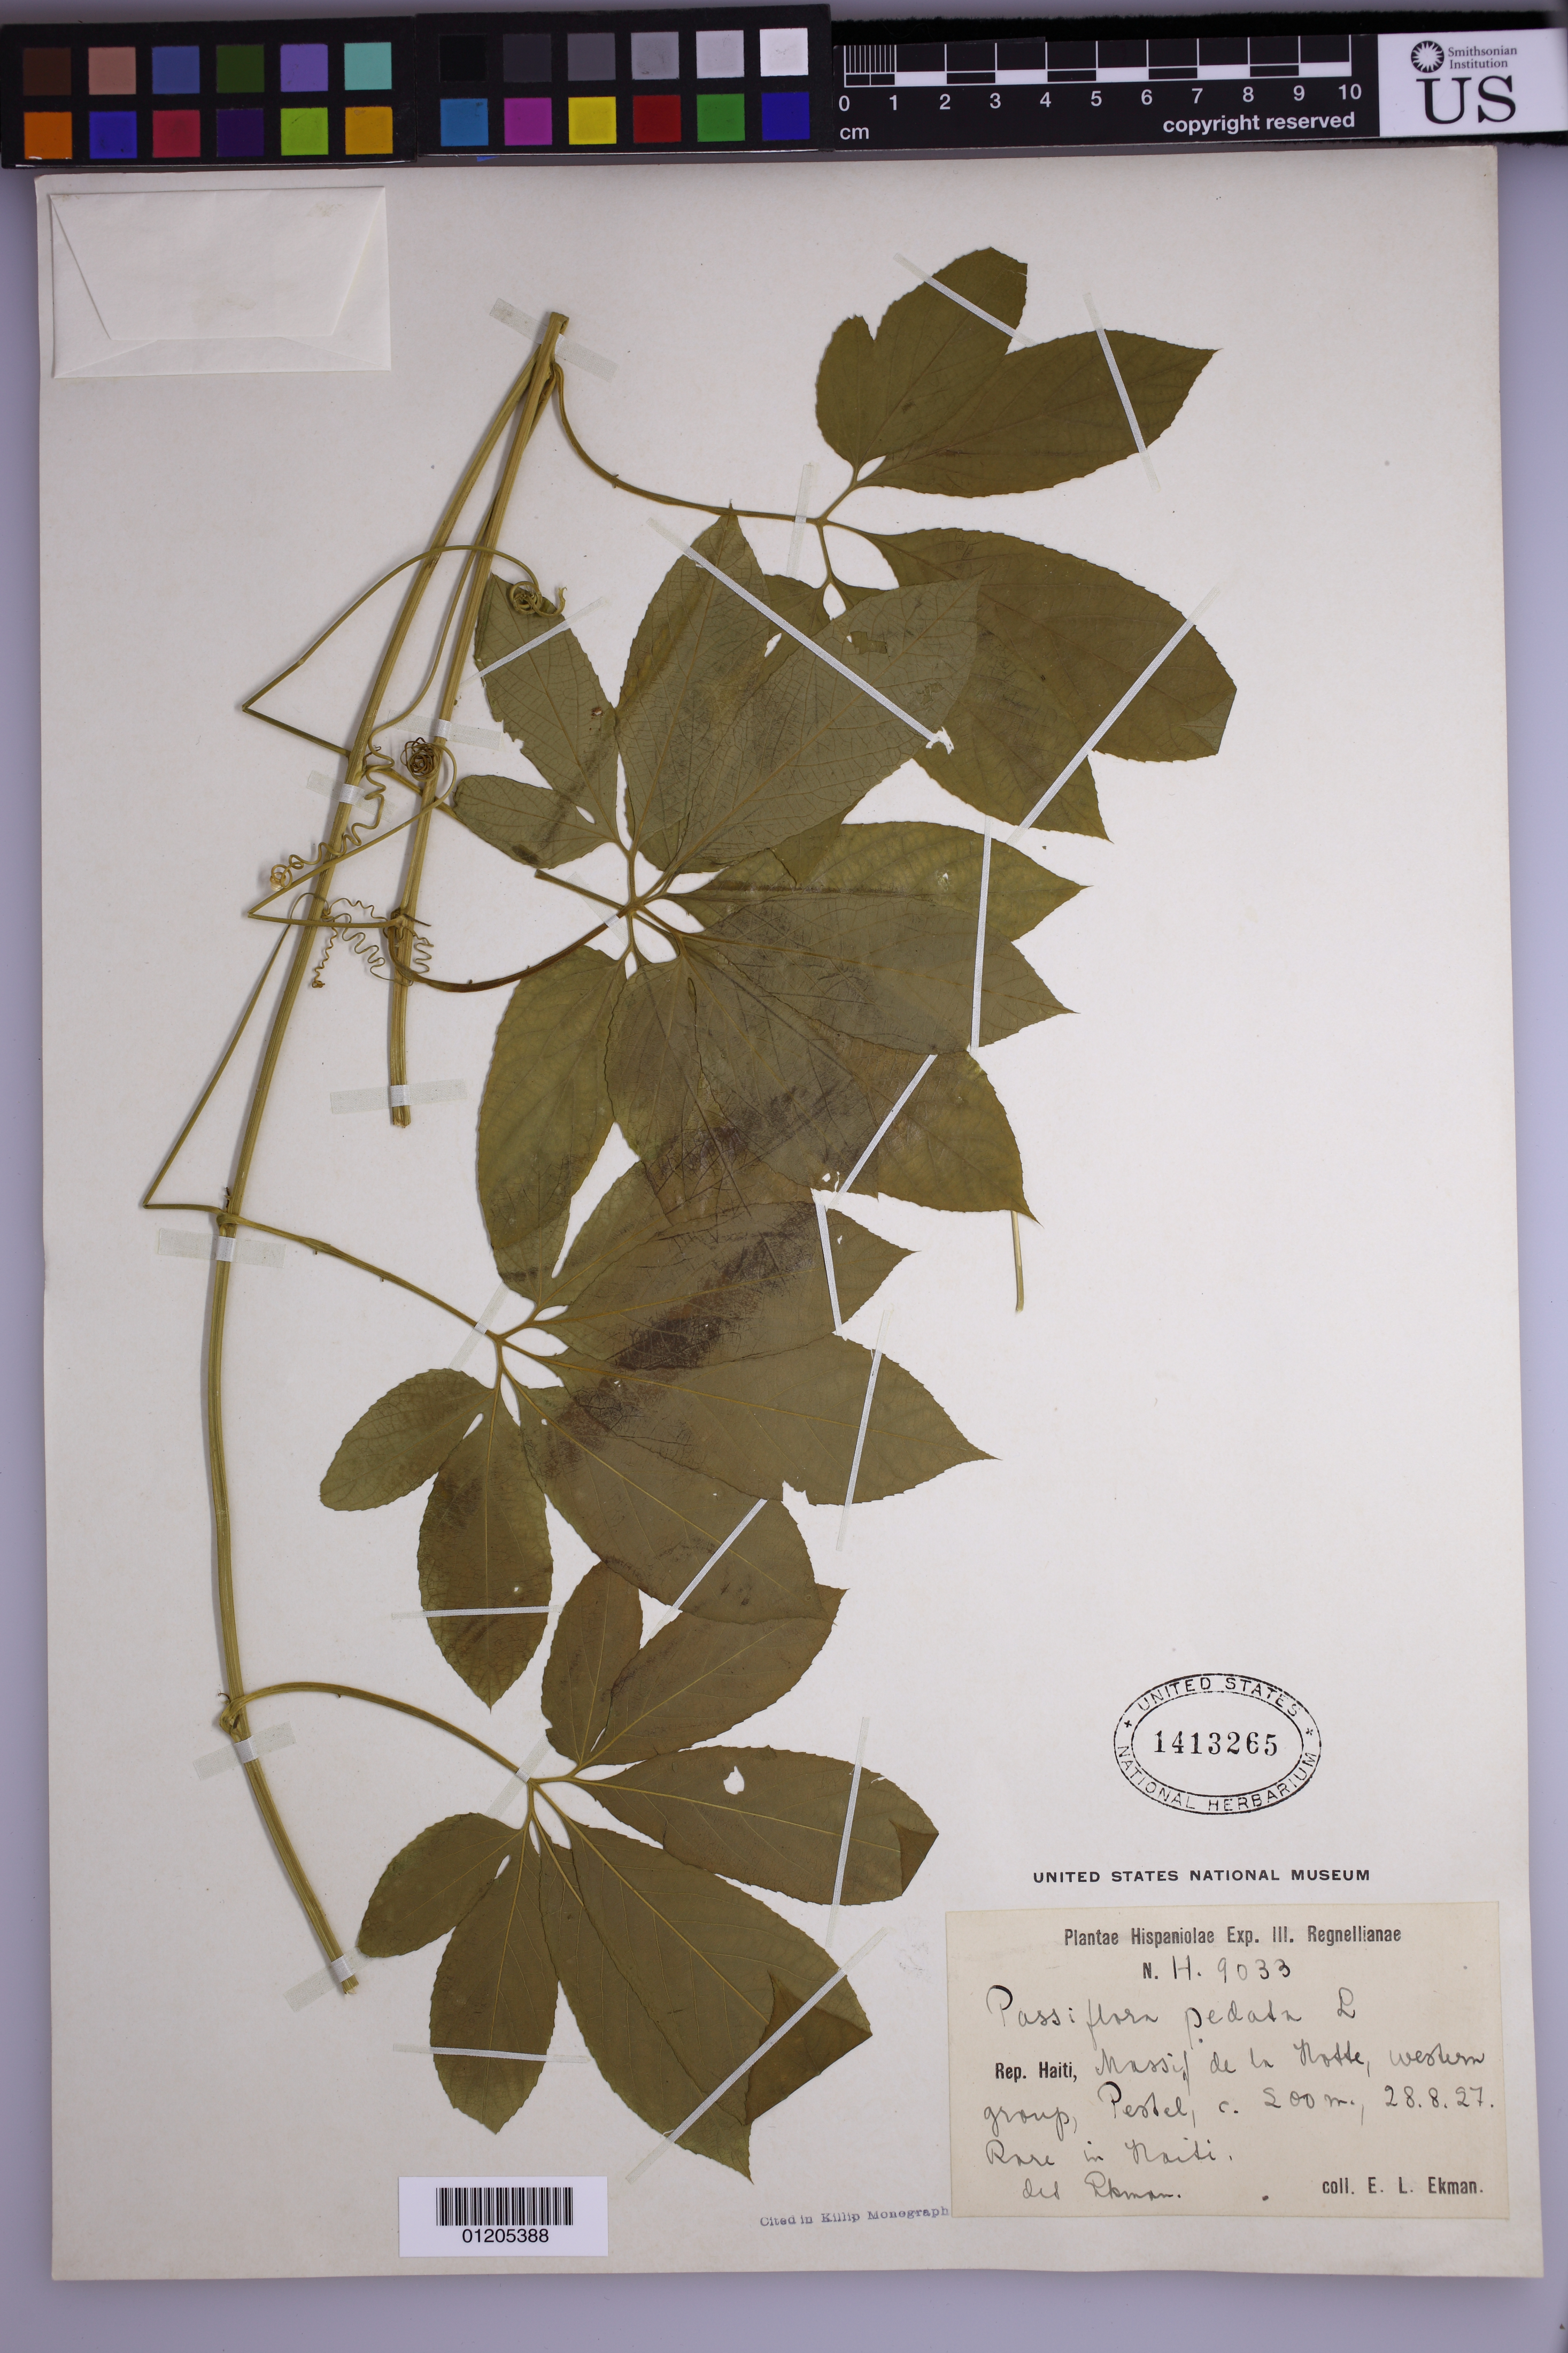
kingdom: Plantae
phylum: Tracheophyta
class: Magnoliopsida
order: Malpighiales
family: Passifloraceae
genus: Passiflora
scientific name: Passiflora pedata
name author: L.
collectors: E. L. Ekman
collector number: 9033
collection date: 1927-08-28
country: Haiti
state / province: Grand'Anse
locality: Massif de la Notte, western group, Pestel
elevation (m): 200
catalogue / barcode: US 1413265